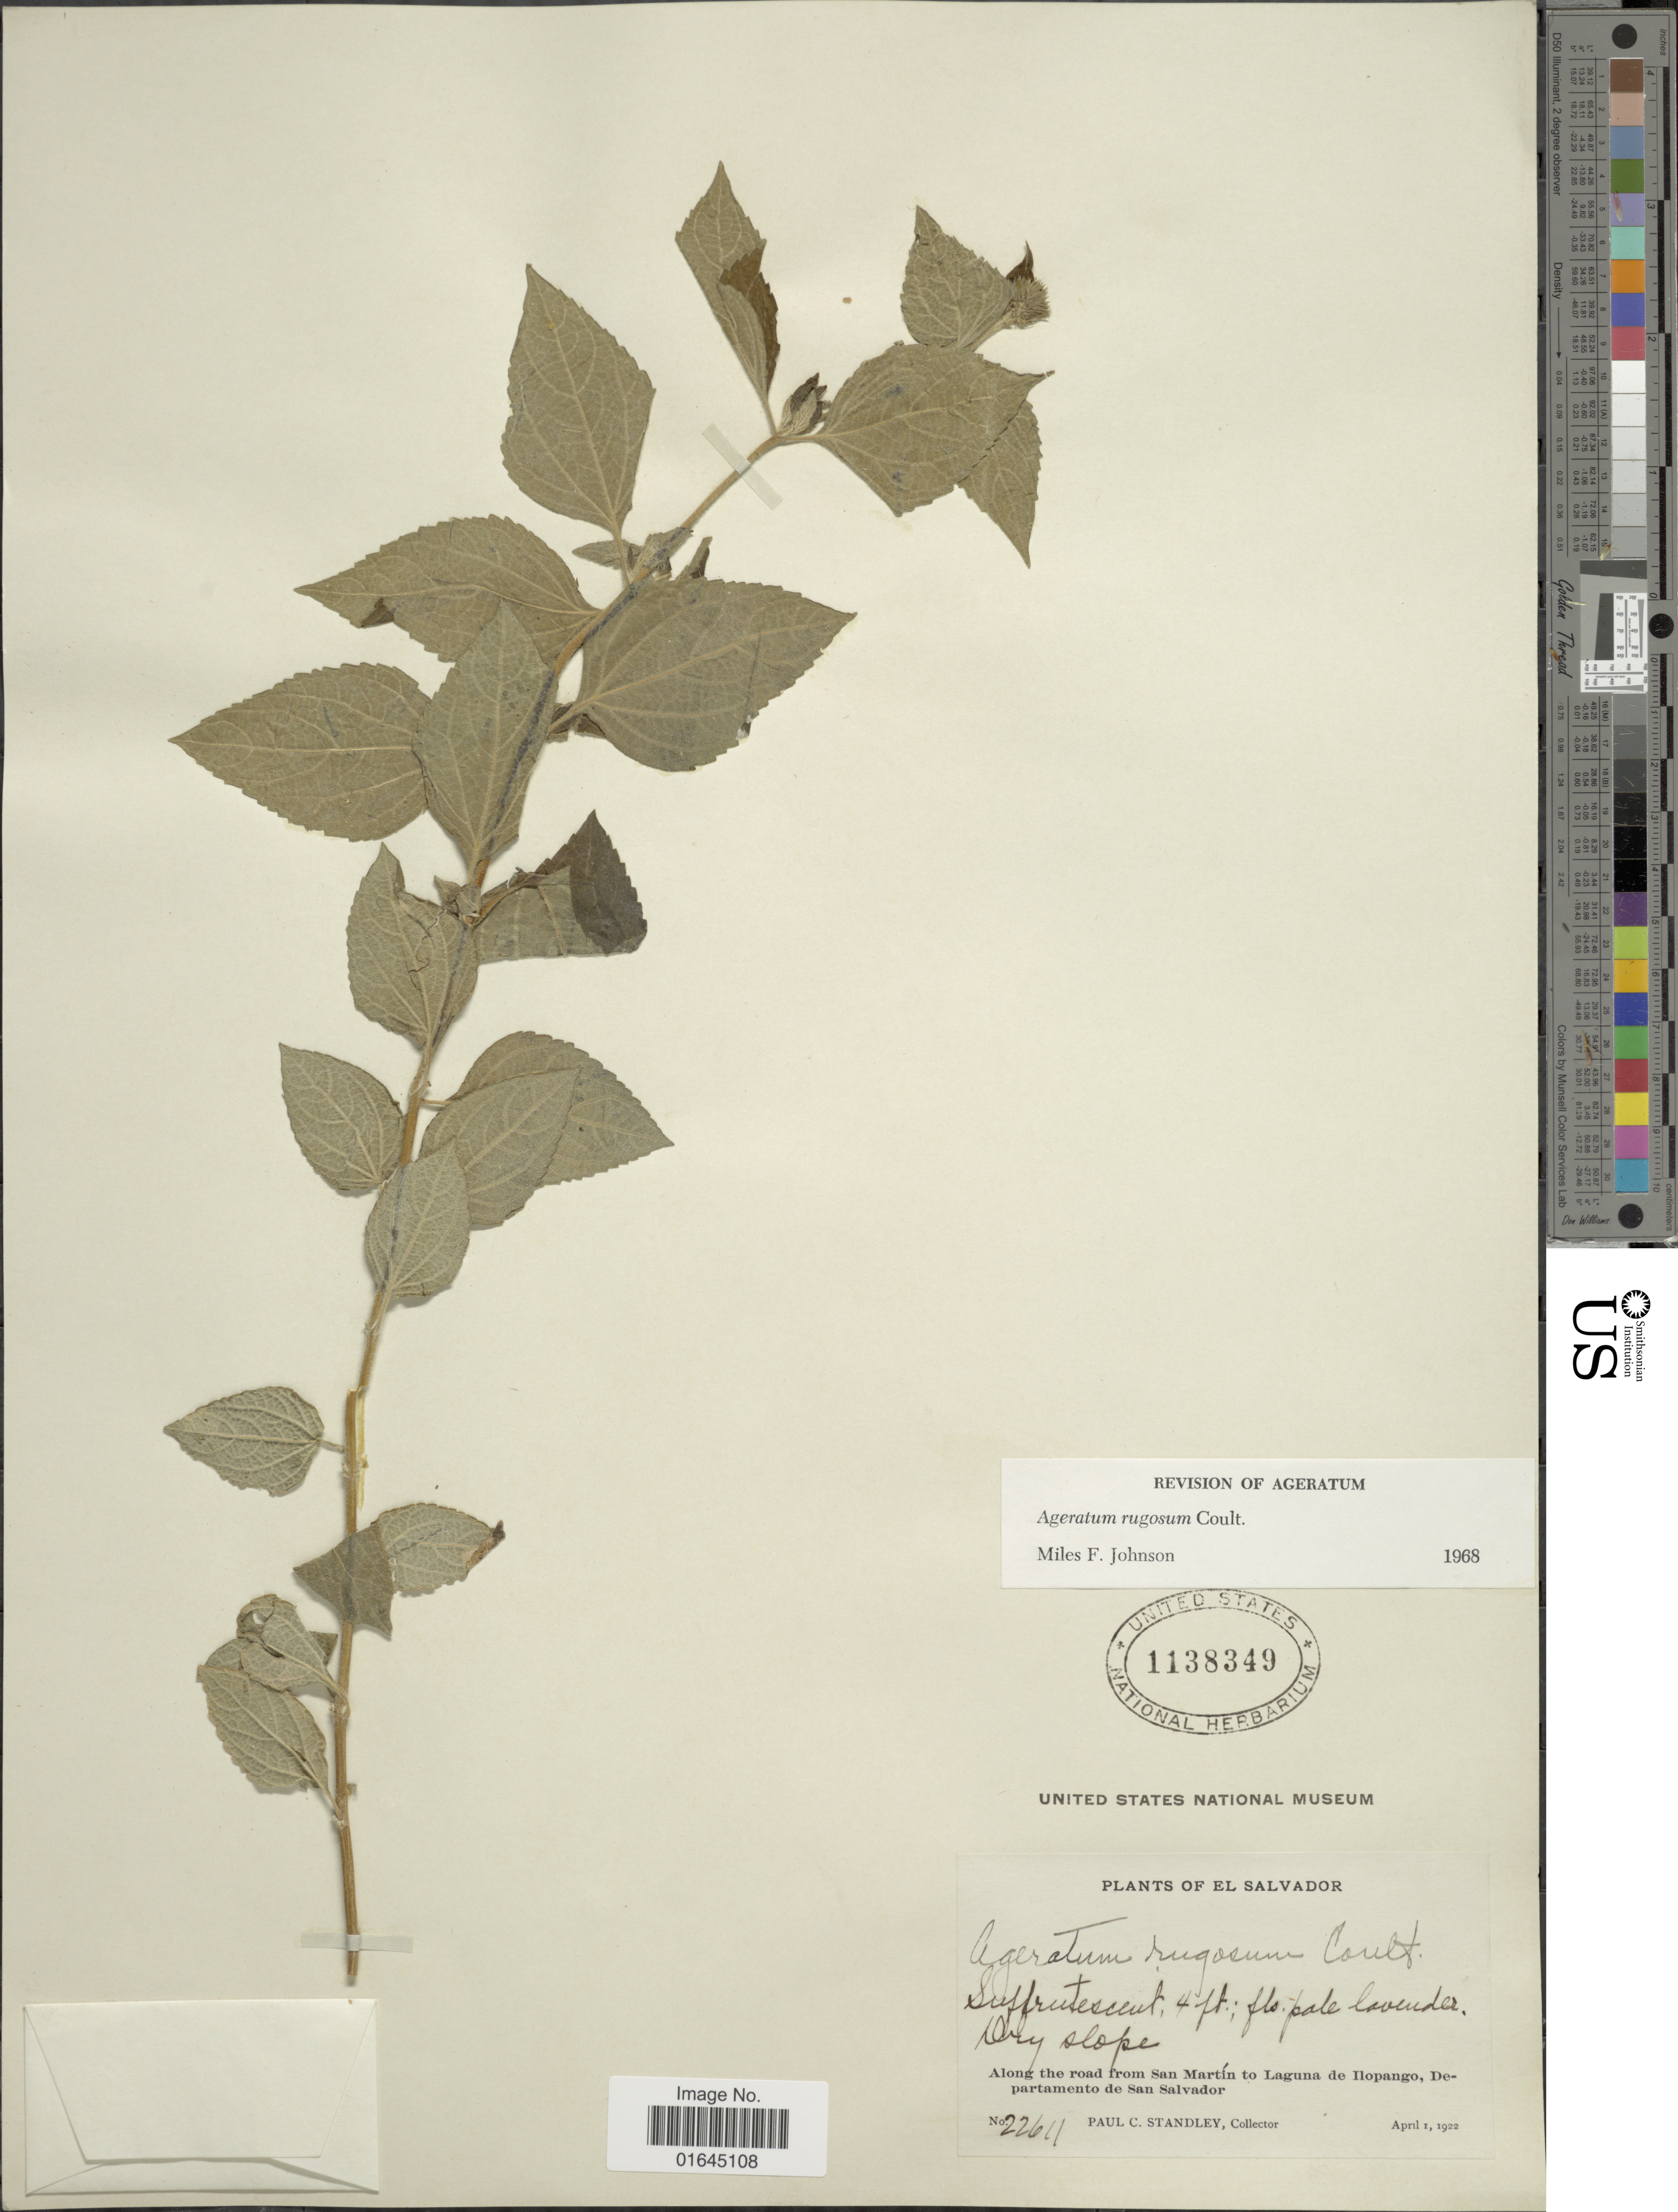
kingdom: Plantae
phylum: Tracheophyta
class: Magnoliopsida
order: Asterales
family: Asteraceae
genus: Ageratum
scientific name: Ageratum rugosum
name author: J.M. Coult.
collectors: P. C. Standley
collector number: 2264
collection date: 1922-04-01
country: El Salvador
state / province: San Salvador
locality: Along the road from San Martín to Laguna de Ilopango, Departamento de San Salvador.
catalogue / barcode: US 1138349